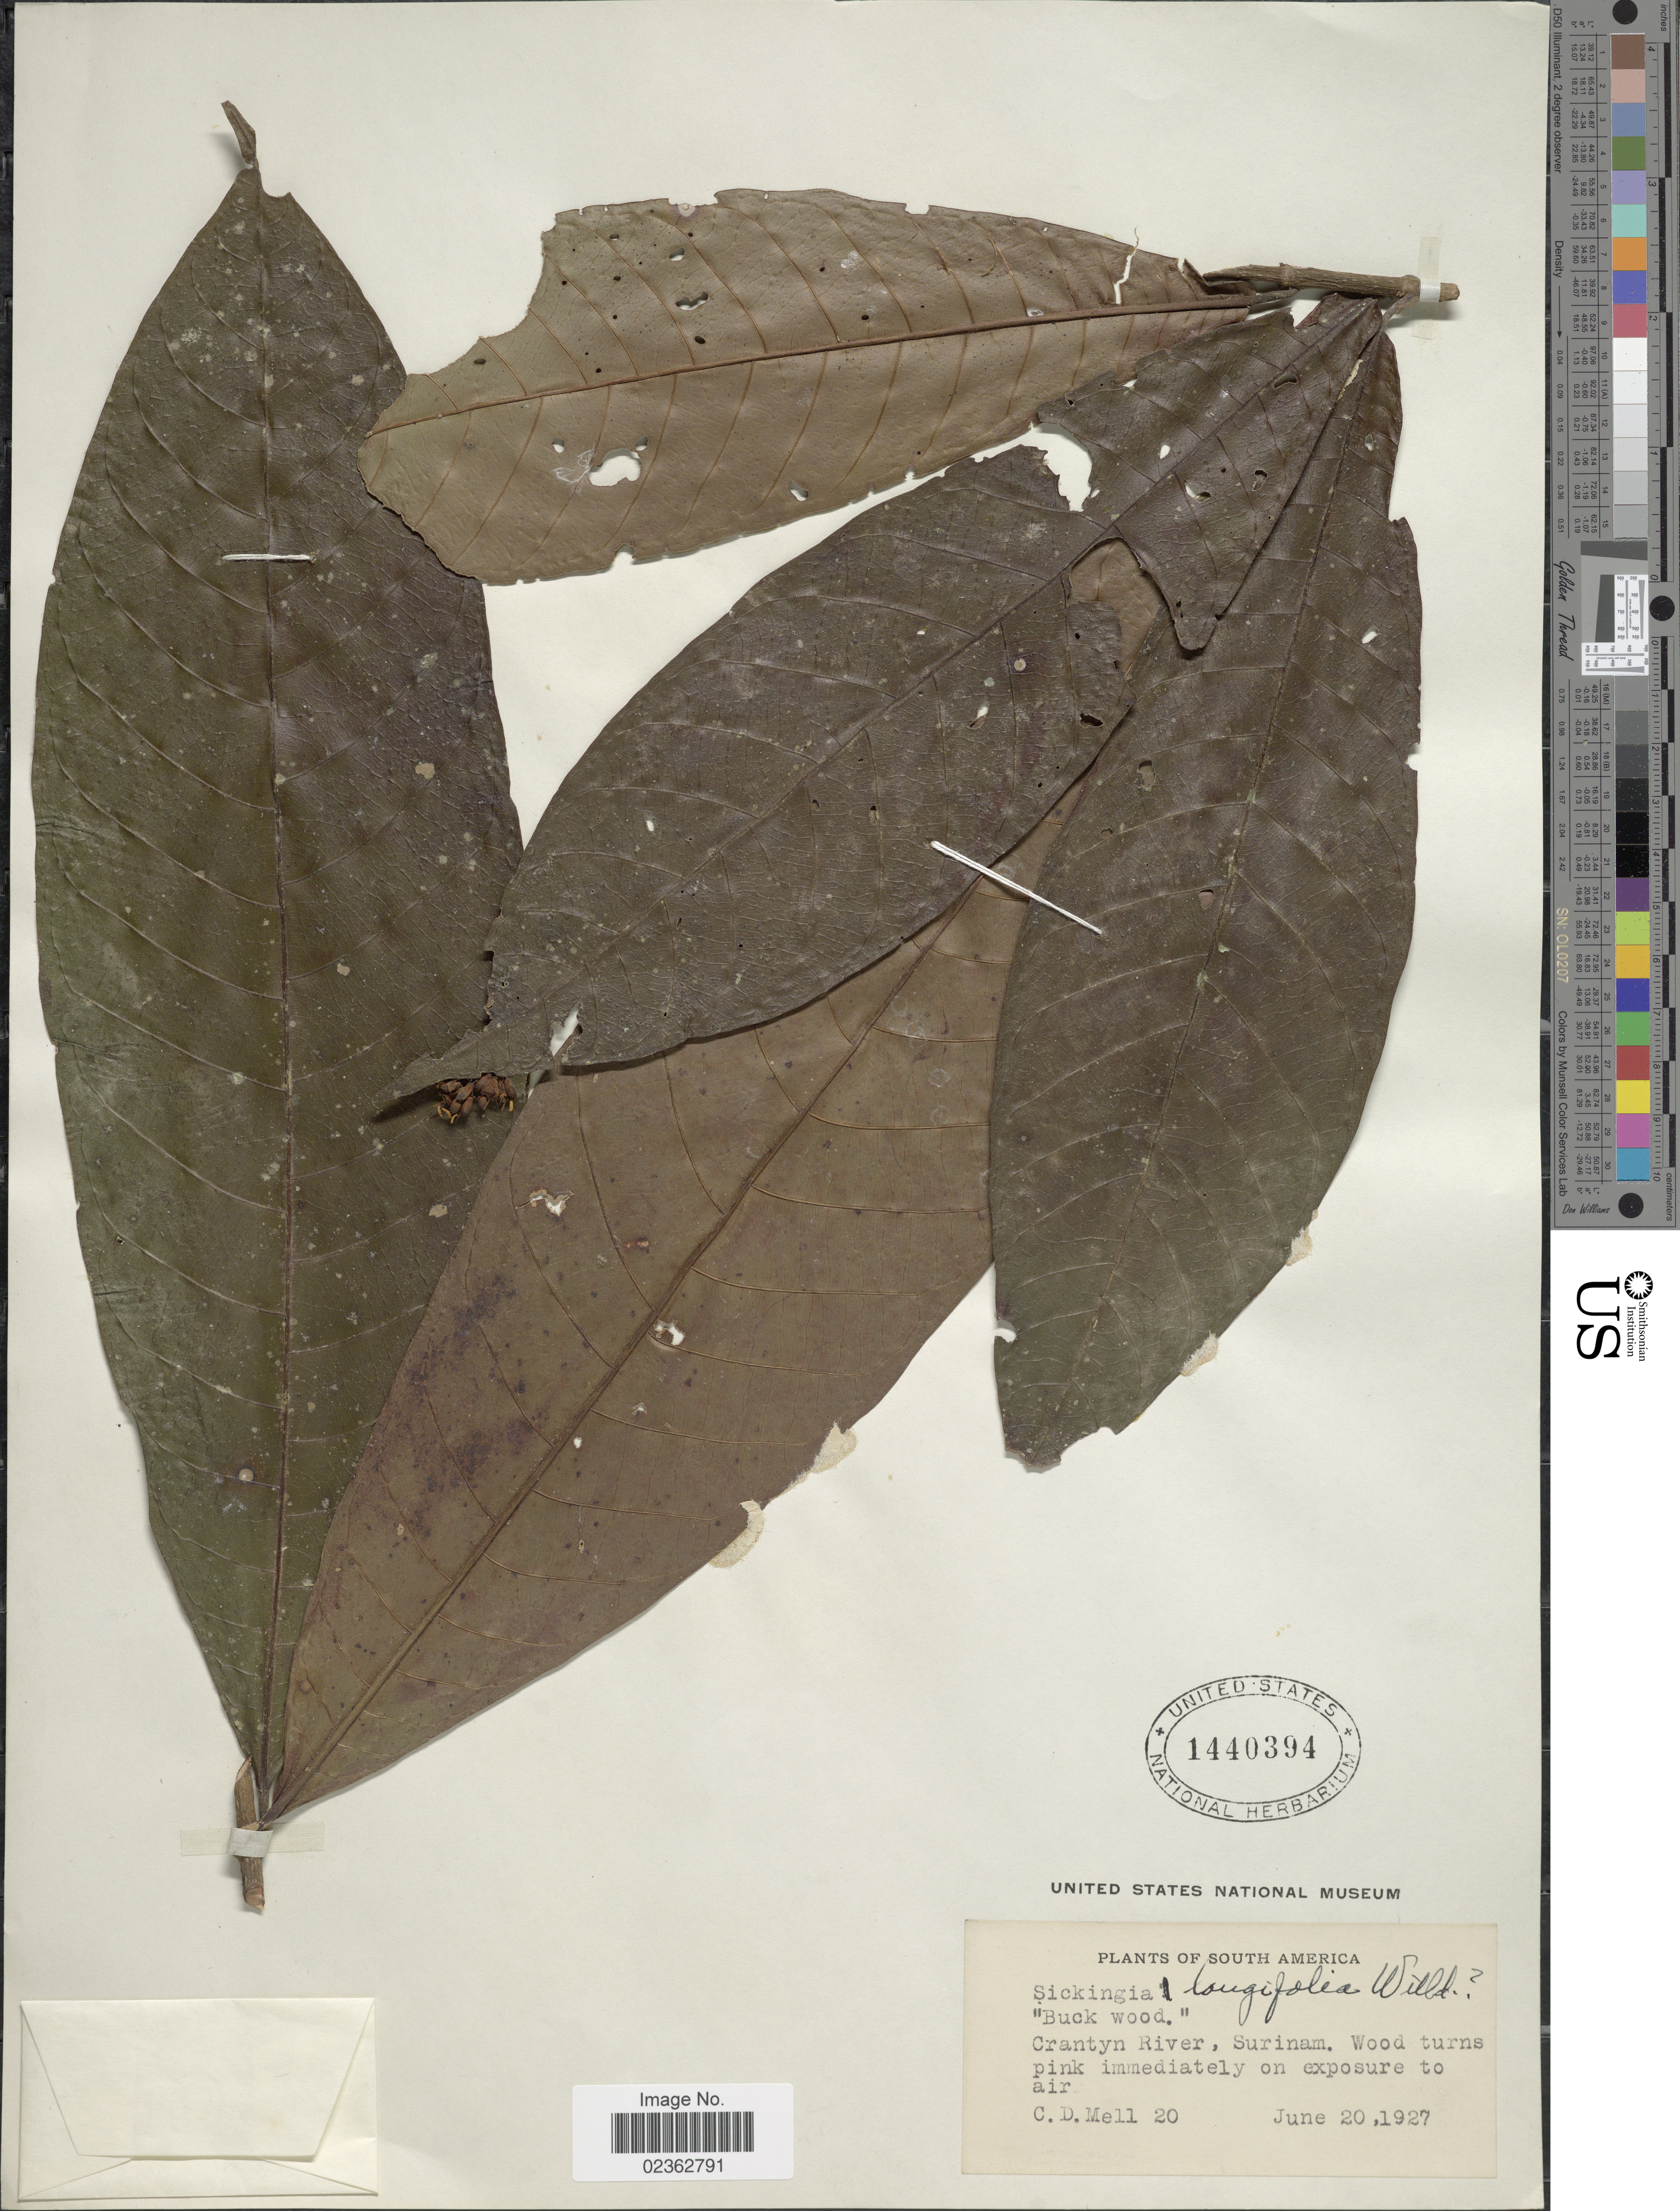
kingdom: Plantae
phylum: Tracheophyta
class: Magnoliopsida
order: Gentianales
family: Rubiaceae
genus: Simira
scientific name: Simira longifolia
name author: (Willd.) Bremek.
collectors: C. D. Mell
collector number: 20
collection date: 1927-06-20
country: Suriname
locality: Crantyn River, Surinam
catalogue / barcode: US 1440394